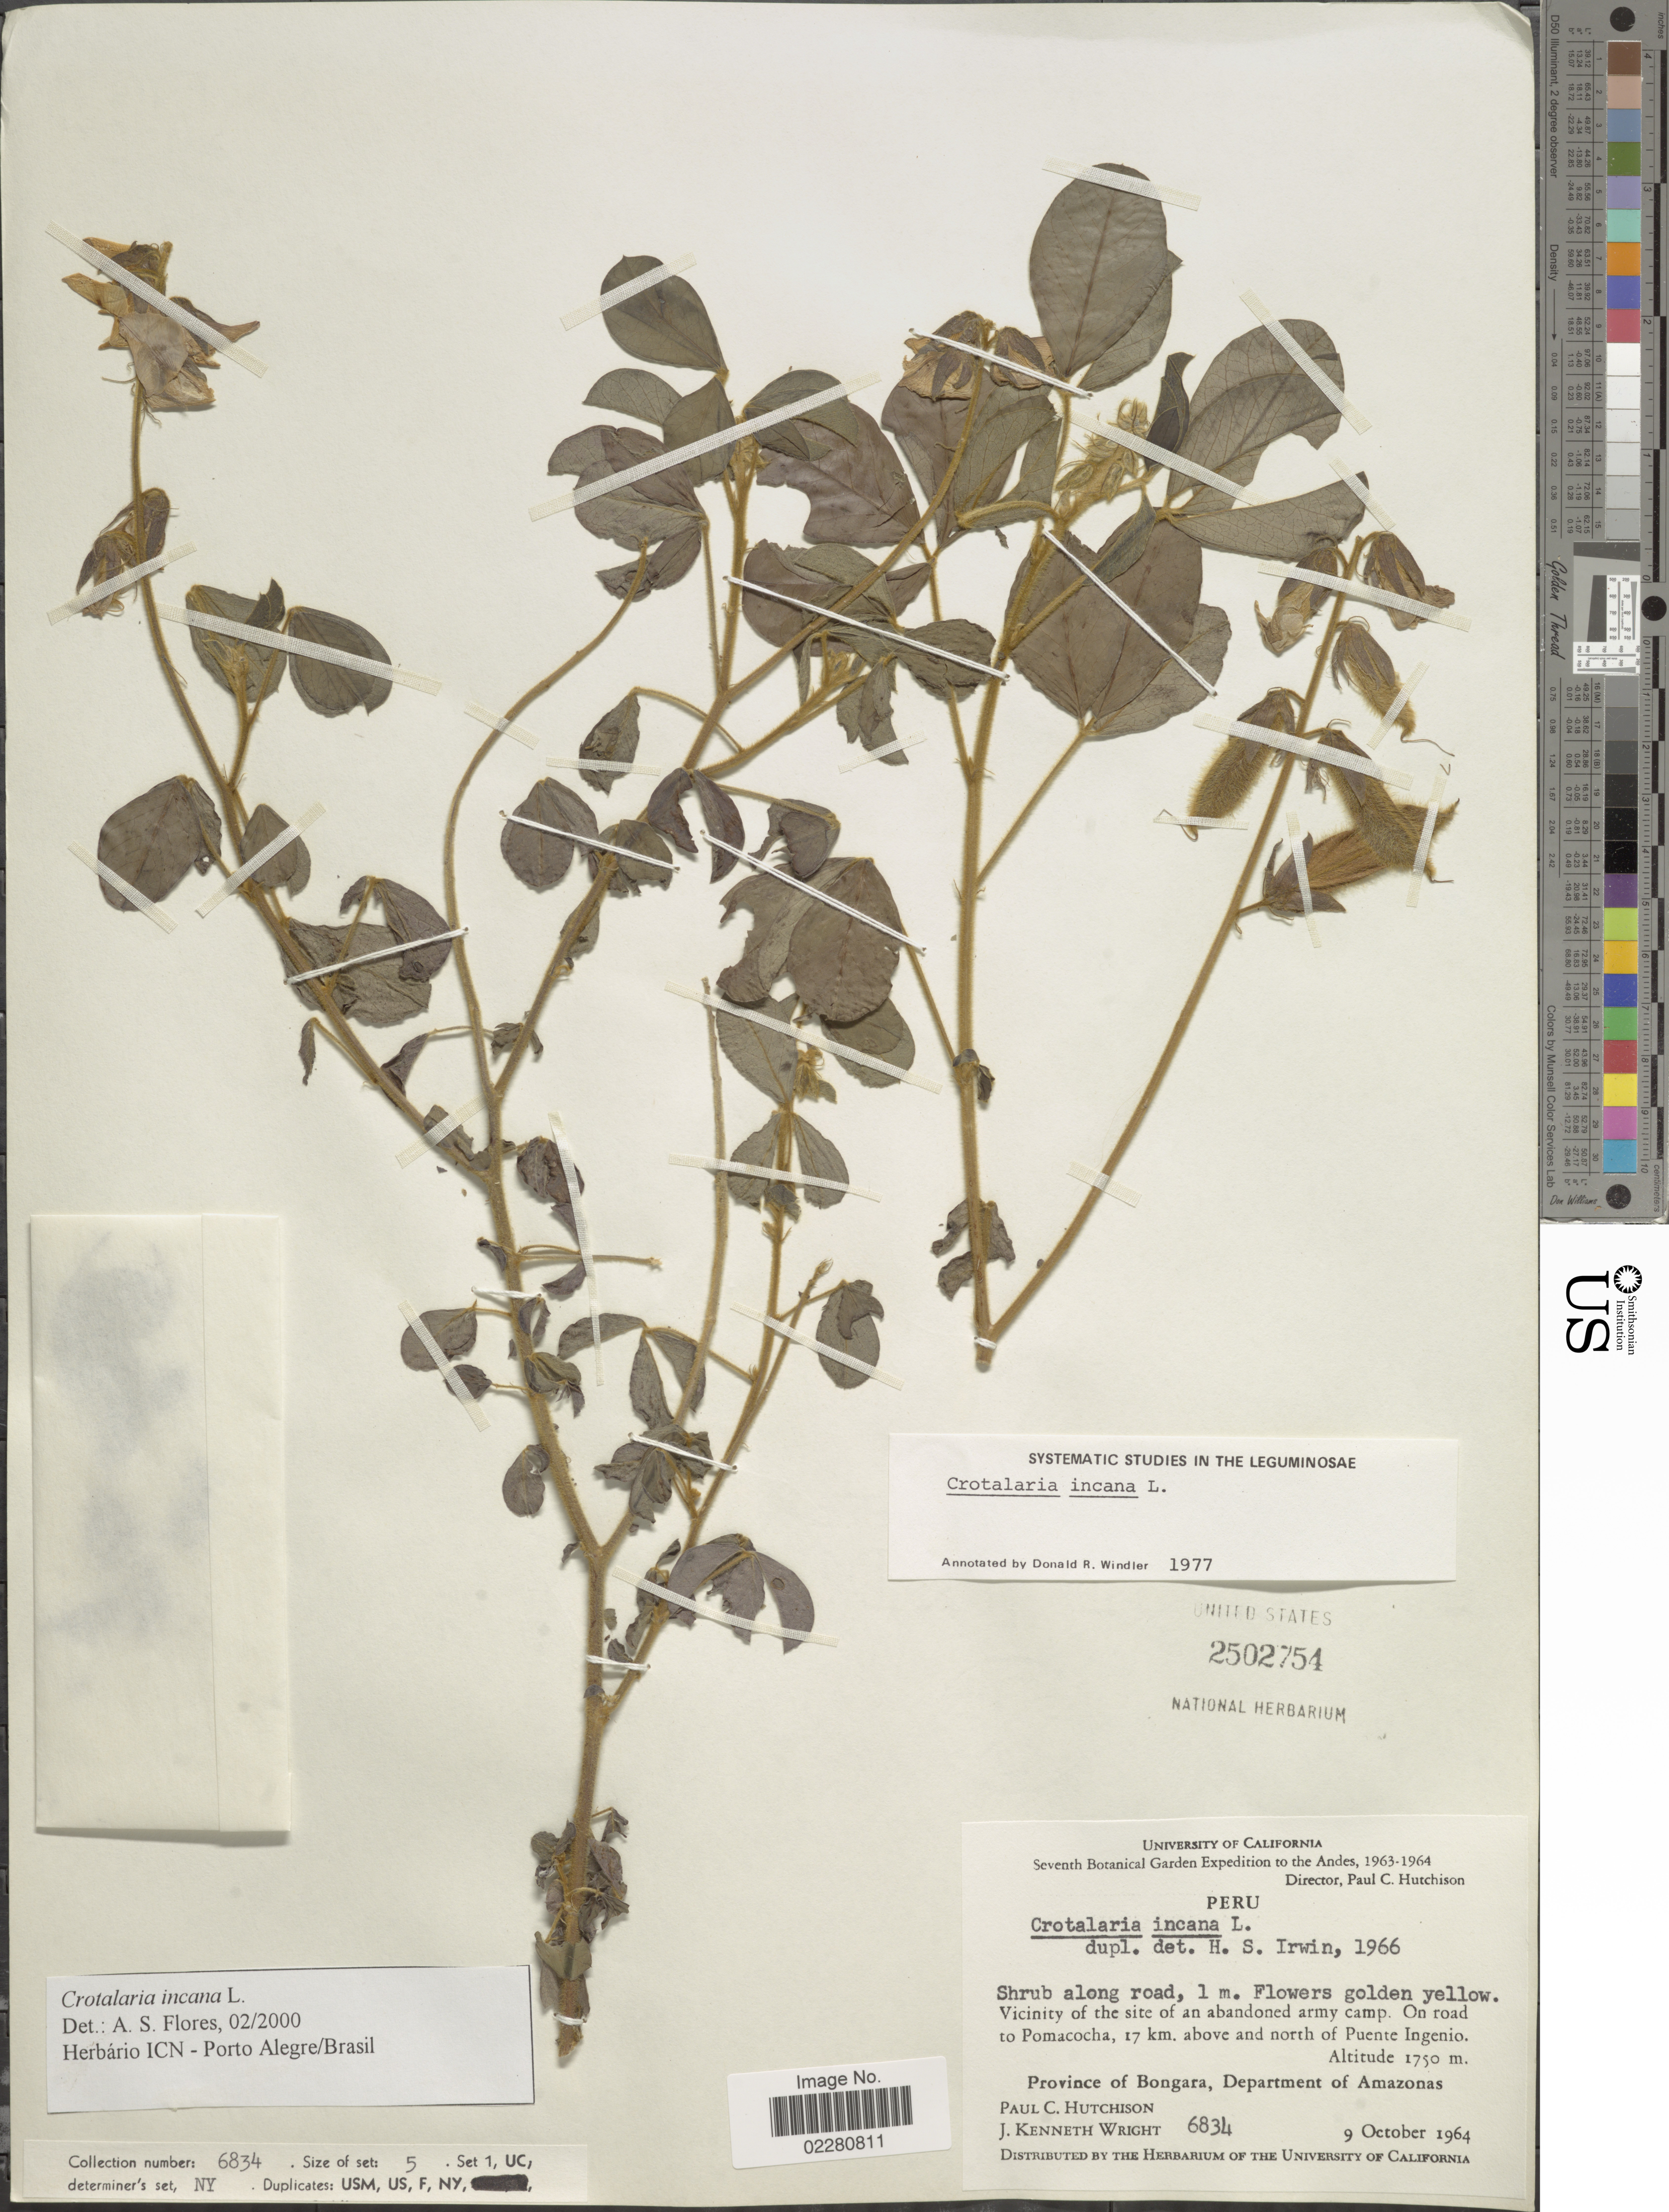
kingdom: Plantae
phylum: Tracheophyta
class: Magnoliopsida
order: Fabales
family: Fabaceae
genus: Crotalaria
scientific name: Crotalaria incana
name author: L.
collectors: P. C. Hutchison & J. K. Wright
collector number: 6834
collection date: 1964-10-09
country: Peru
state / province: Amazonas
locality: Vicinity of the site of an abandoned army camp. On road to Pomacocha, 17 km. above and north of Puente Ingenio. Province of Bongara, Department of Amazonas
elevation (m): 1750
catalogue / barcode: US 2502754